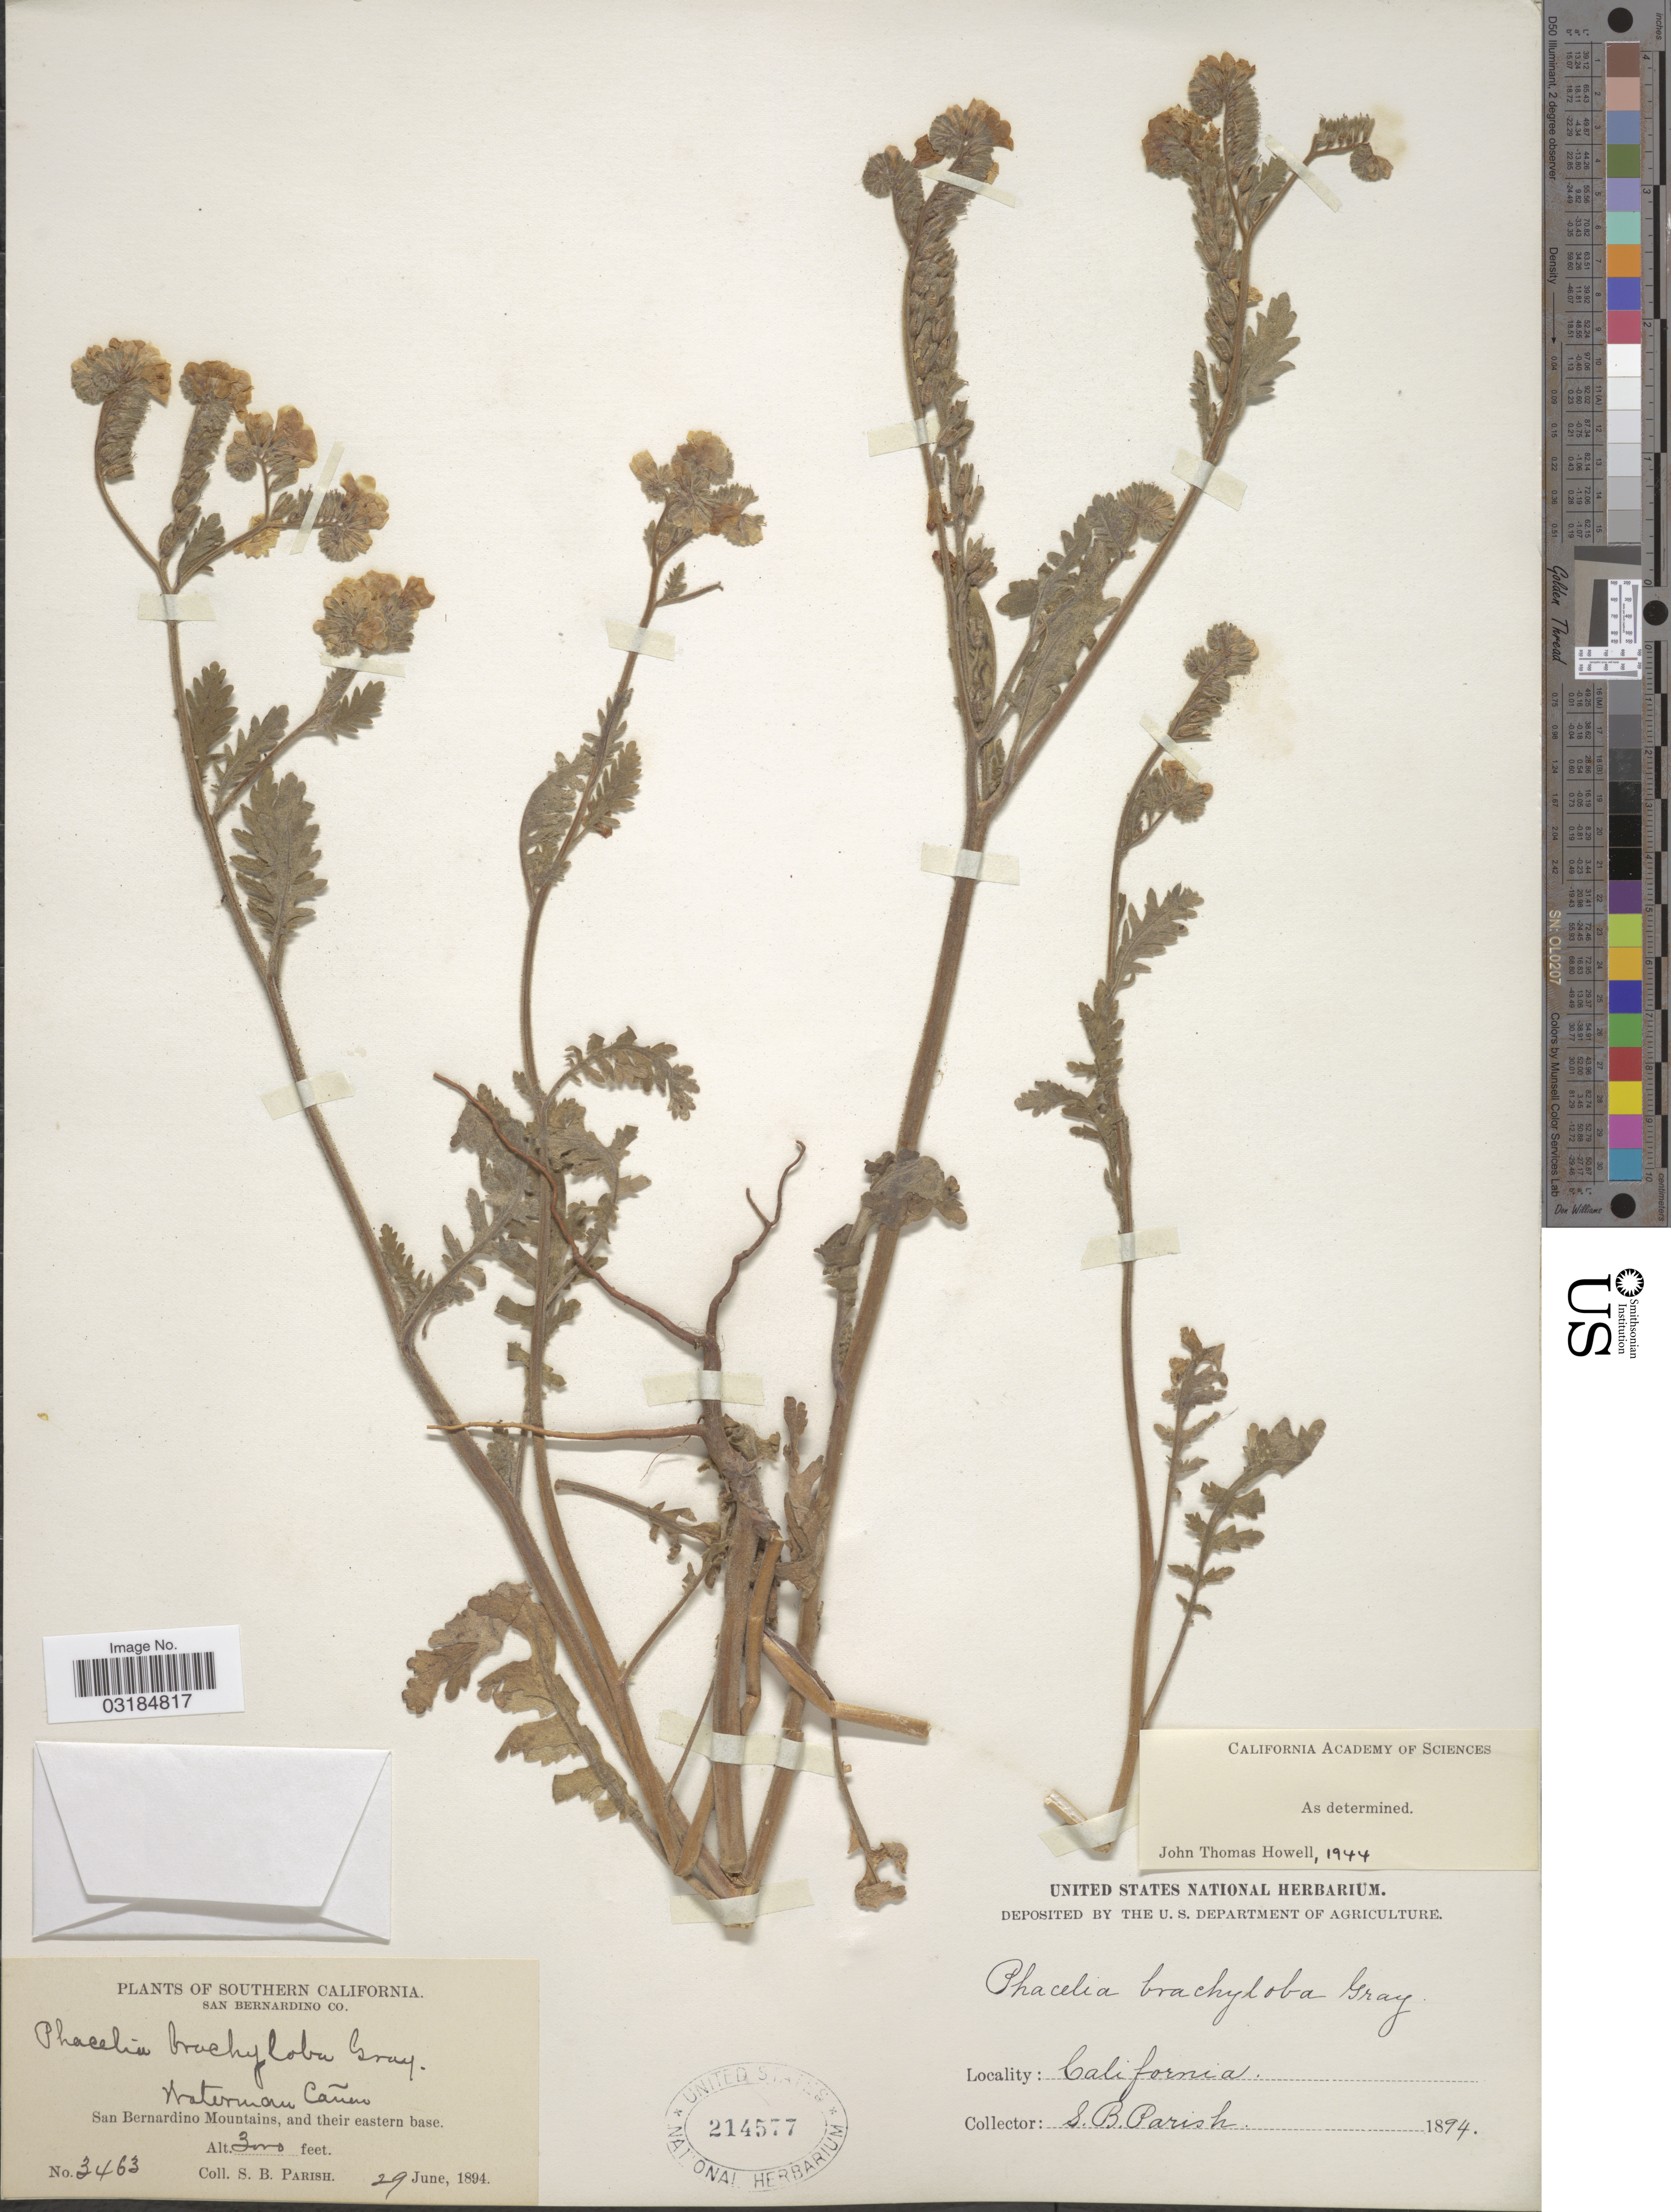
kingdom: Plantae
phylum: Tracheophyta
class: Magnoliopsida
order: Boraginales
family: Hydrophyllaceae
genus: Phacelia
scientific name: Phacelia brachyloba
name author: (Benth.) A. Gray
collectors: S. B. Parish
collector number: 3463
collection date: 1894-06-29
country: United States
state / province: California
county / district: San Bernardino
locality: Southern California, San Bernardino Co., Waterman Cañon, San Bernardino Mountains, and their eastern base.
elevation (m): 914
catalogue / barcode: US 214577